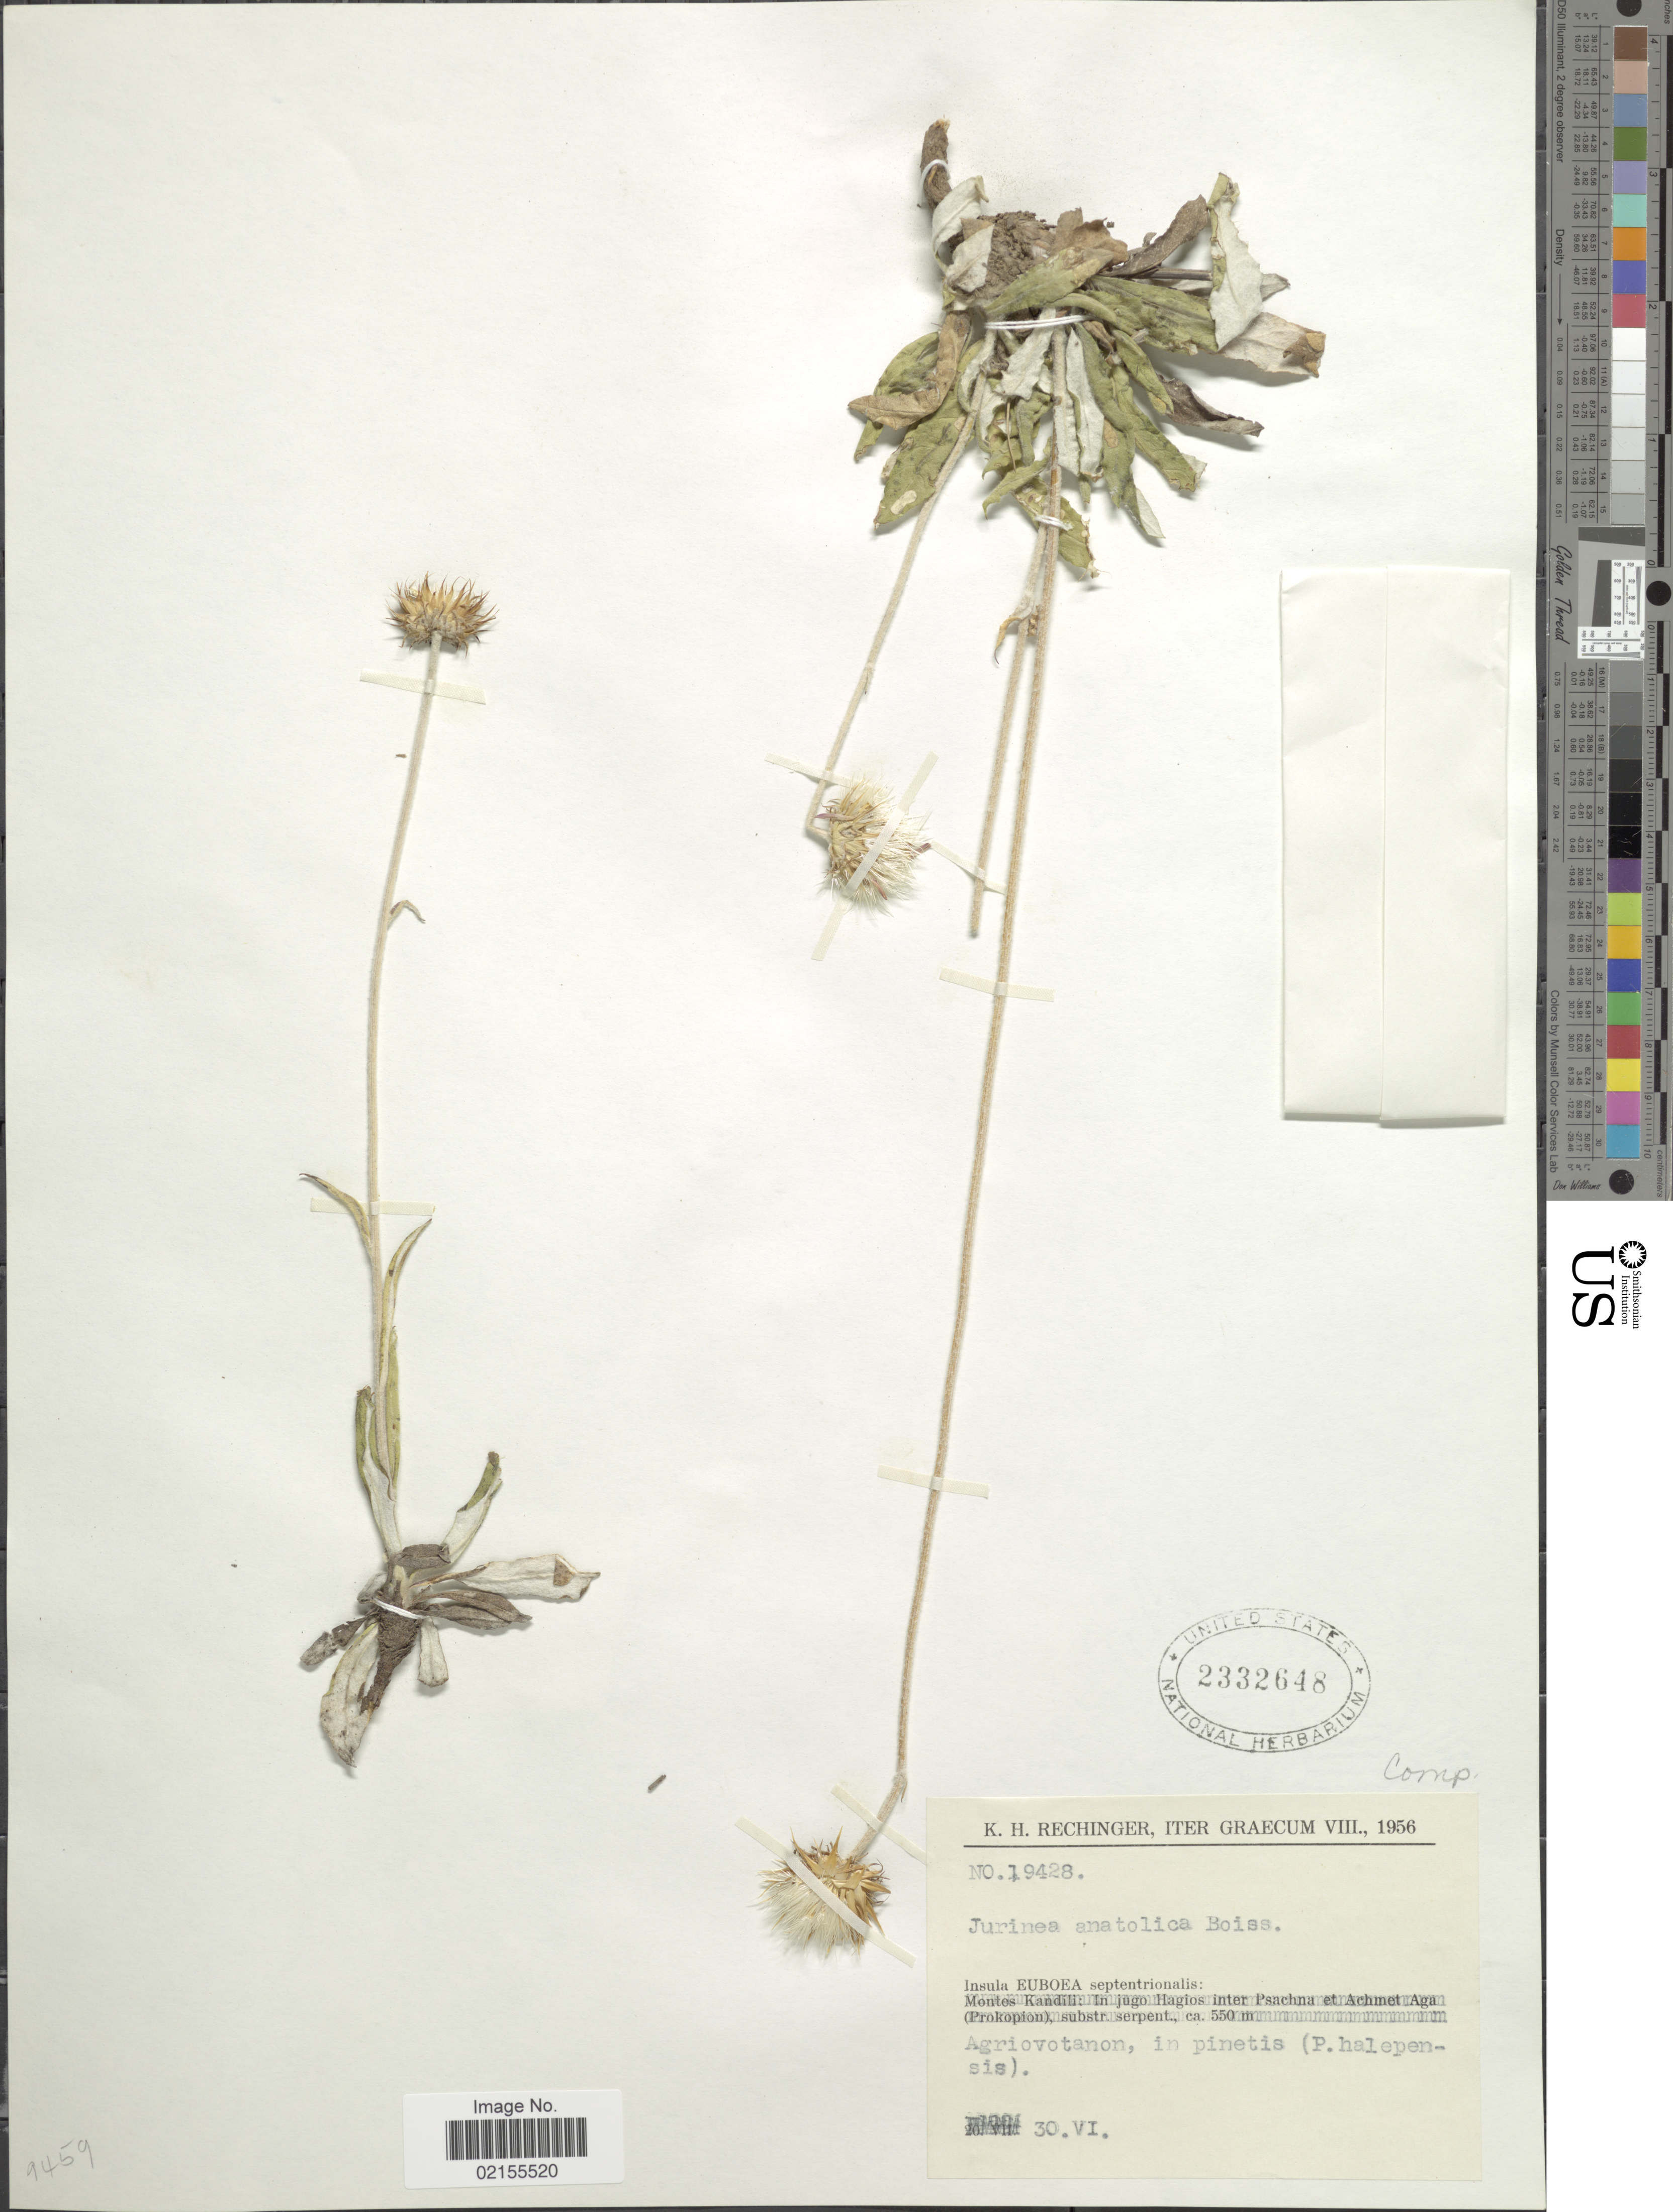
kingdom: Plantae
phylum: Tracheophyta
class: Magnoliopsida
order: Asterales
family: Asteraceae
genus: Jurinea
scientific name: Jurinea anatolica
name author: Boiss.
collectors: K. H. Rechinger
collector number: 19428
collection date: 1956-06-30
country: Greece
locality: Graecum, Insula Euboea septentrionalis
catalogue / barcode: US 2332648